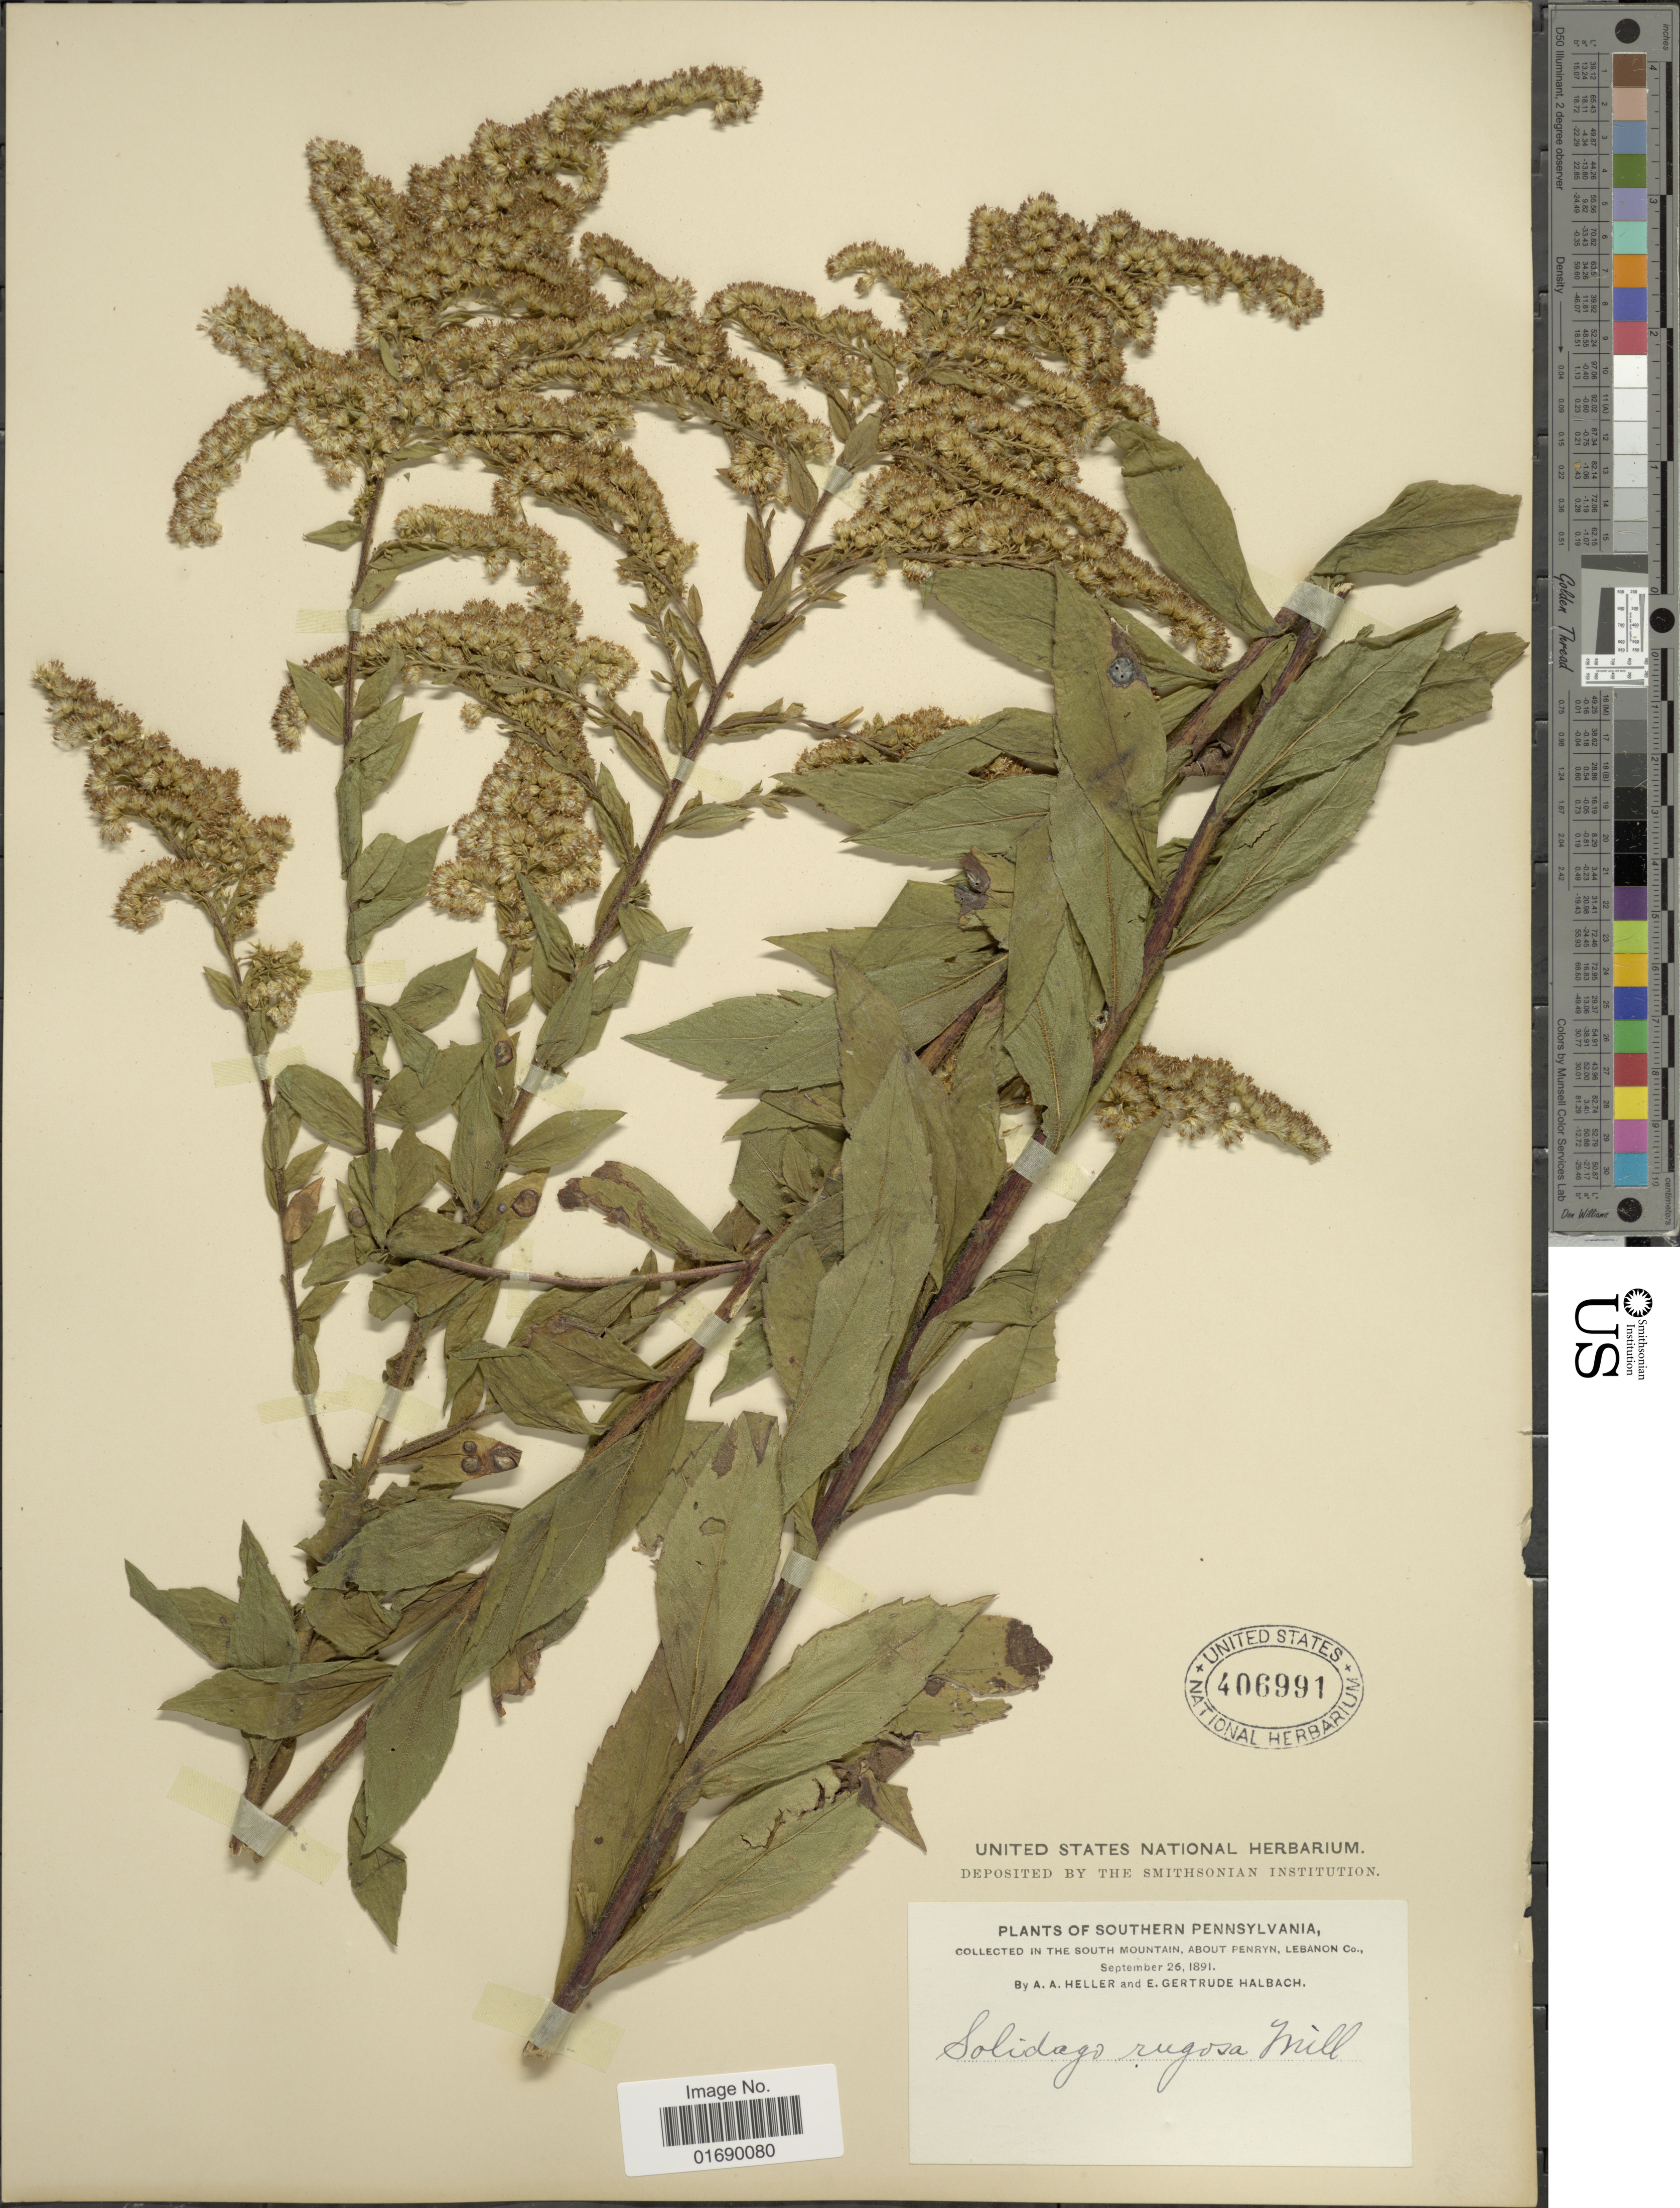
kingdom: Plantae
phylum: Tracheophyta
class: Magnoliopsida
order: Asterales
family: Asteraceae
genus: Solidago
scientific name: Solidago rugosa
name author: Mill.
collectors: A. A. Heller & E. G. Halbach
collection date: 1891-09-26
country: United States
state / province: Pennsylvania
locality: Southern Pennsylvania, in the South Mountain, about Penryn, Lebanon Co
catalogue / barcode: US 406991